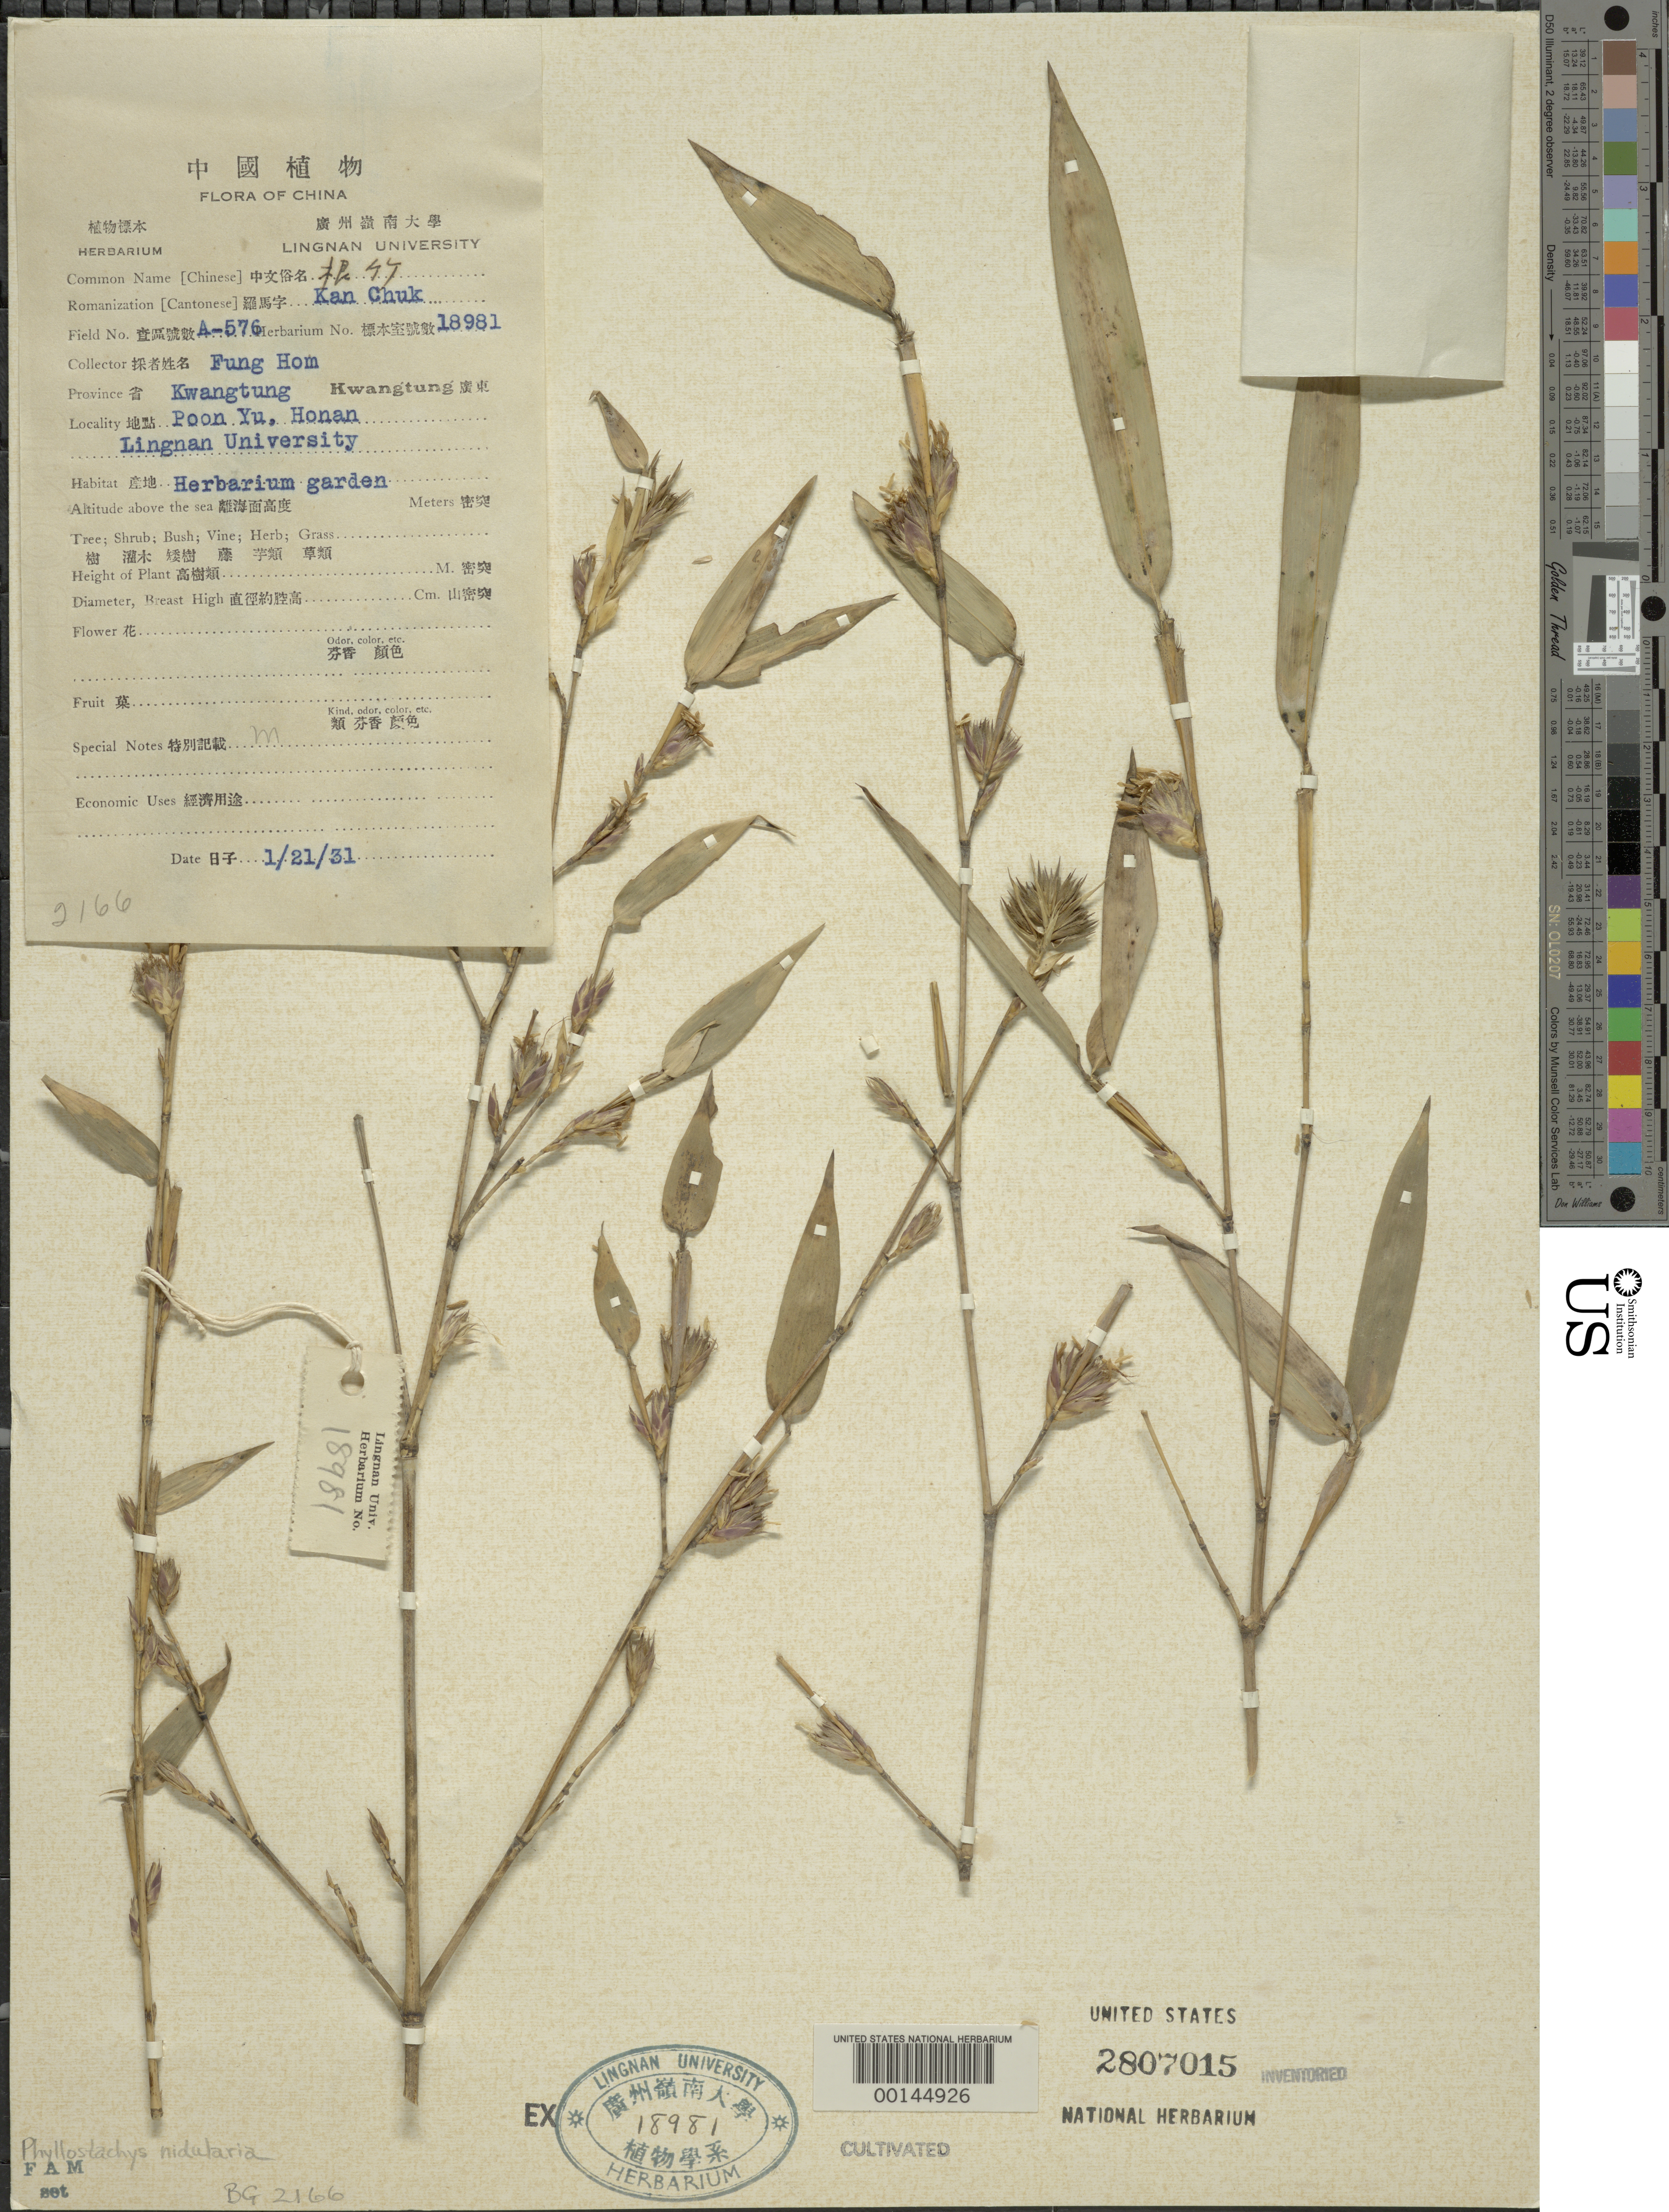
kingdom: Plantae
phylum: Tracheophyta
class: Liliopsida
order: Poales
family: Poaceae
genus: Phyllostachys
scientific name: Phyllostachys nidularia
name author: Munro ex Fenzi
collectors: H. L. Fung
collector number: A-576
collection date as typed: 21 Jan 1931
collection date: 1931-01-21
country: China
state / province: Guangdong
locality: Nam hoi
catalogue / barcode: US 2807015